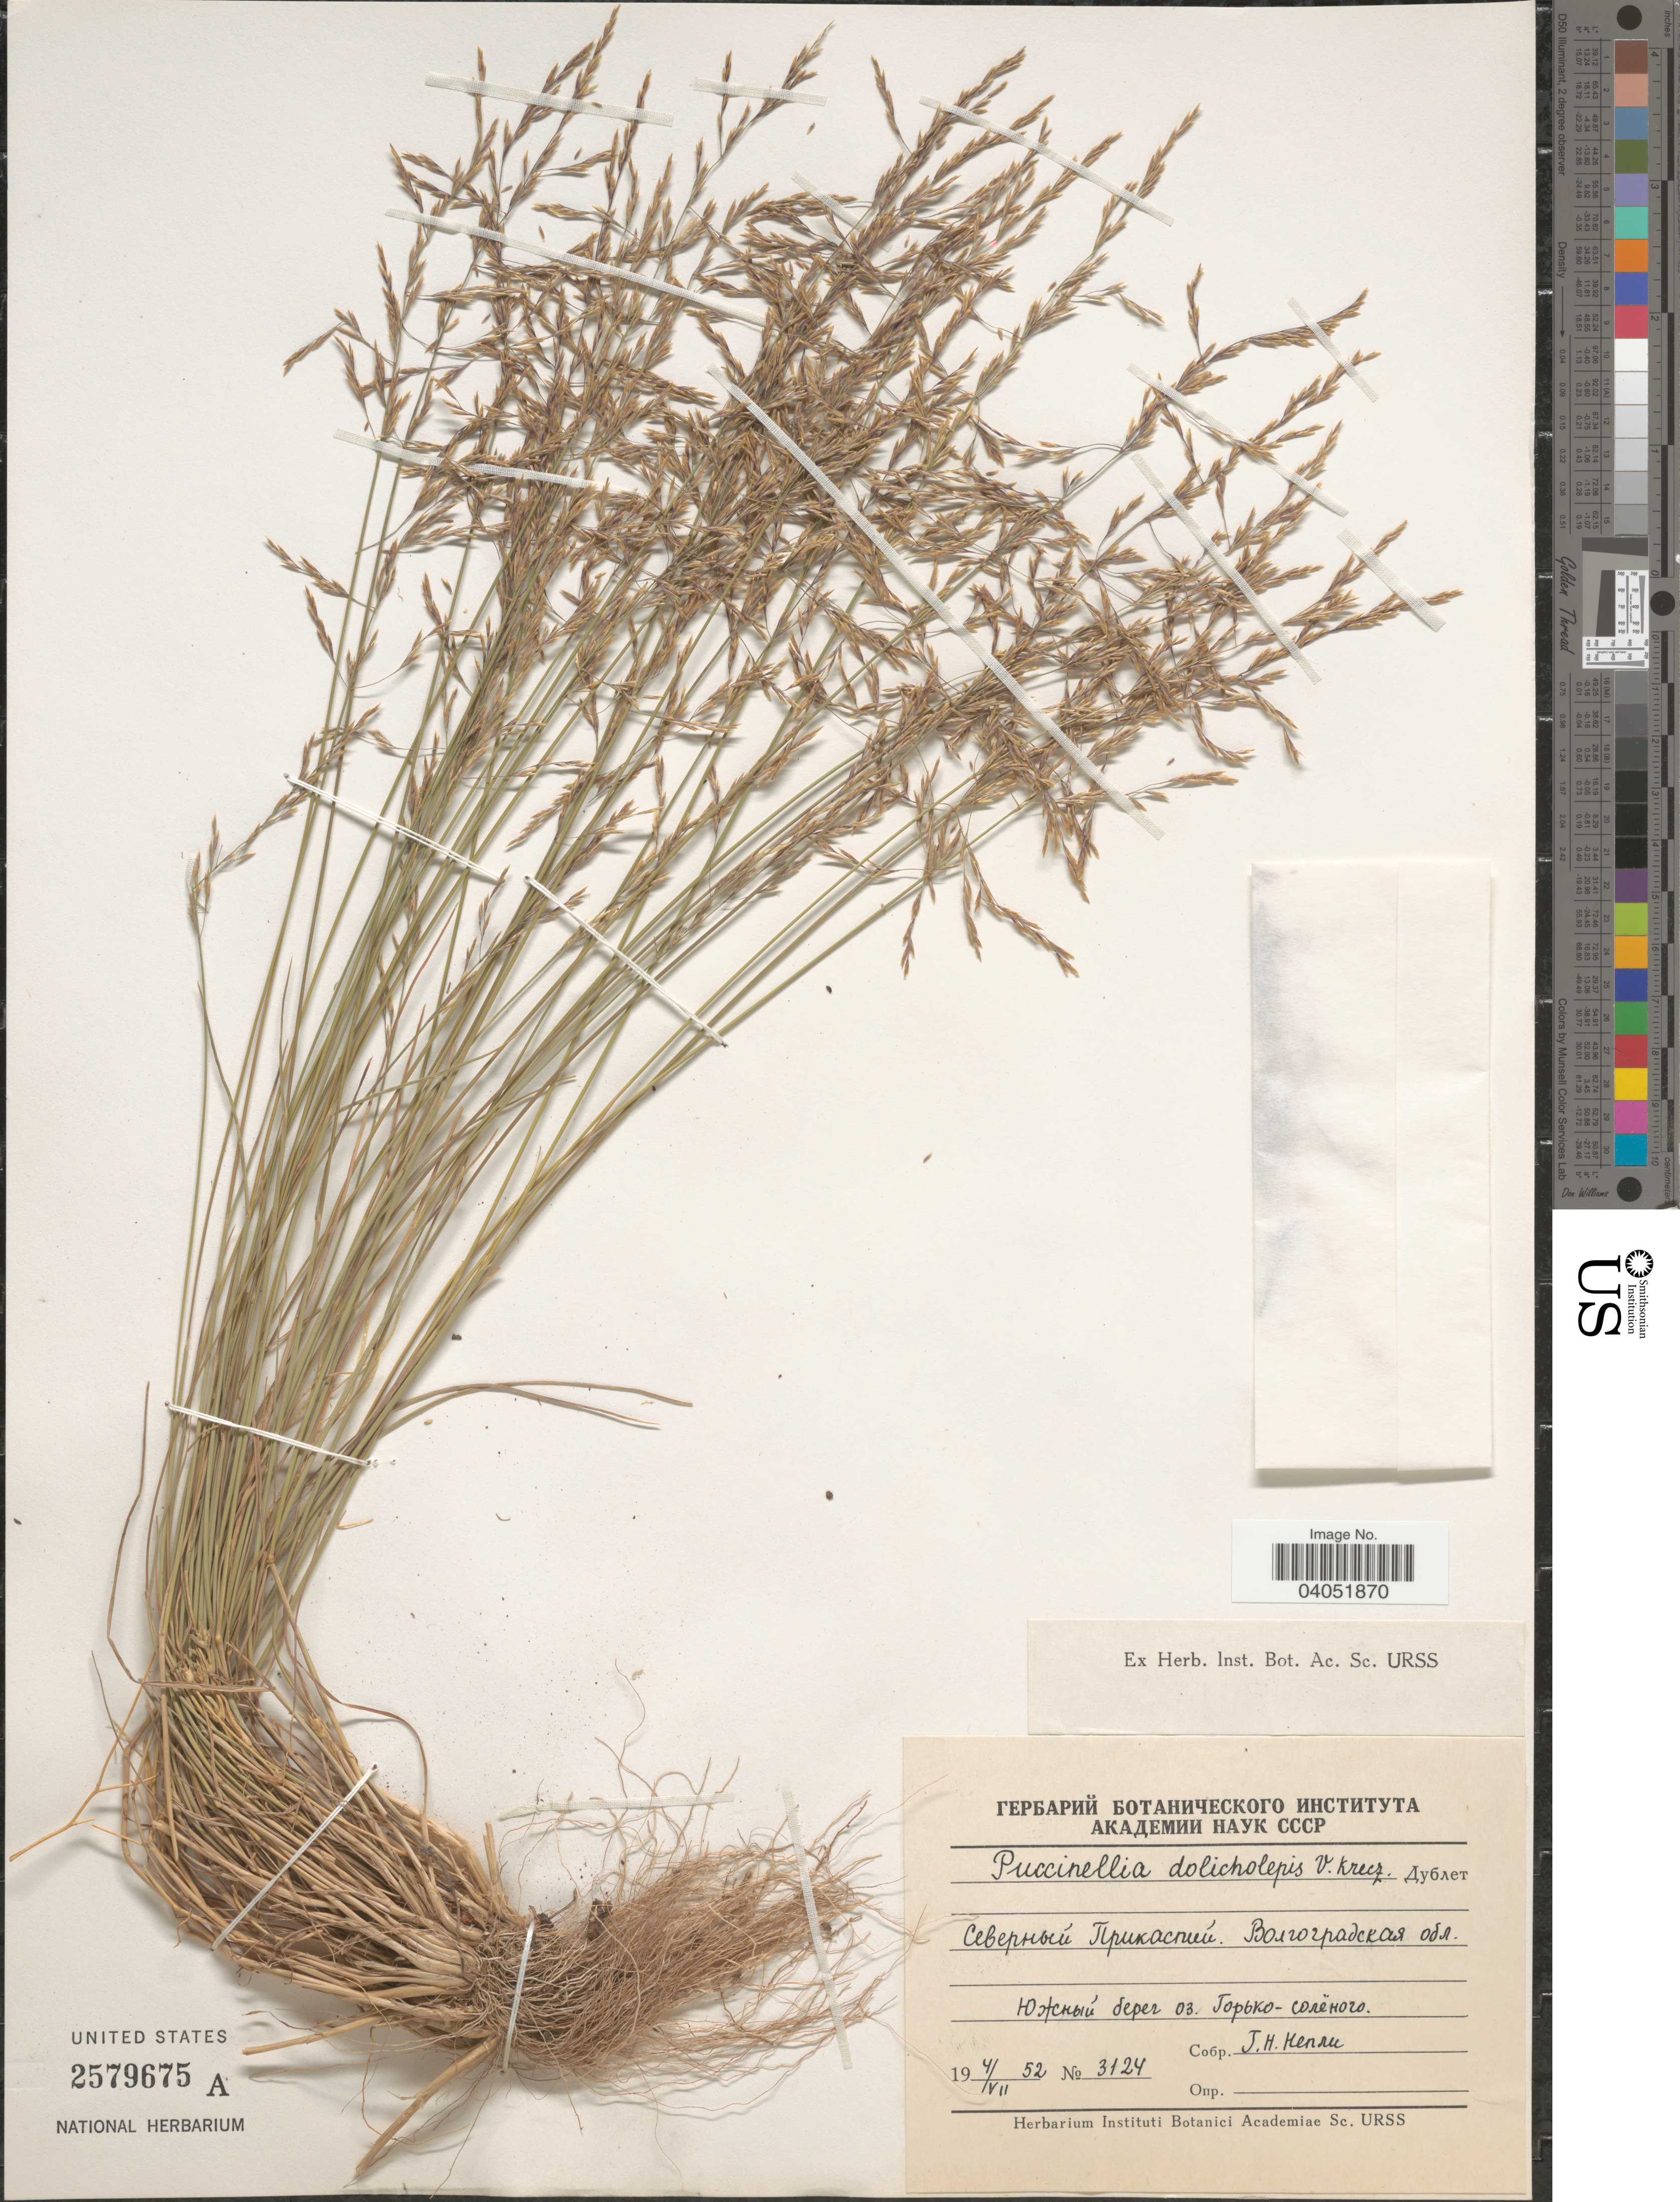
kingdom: Plantae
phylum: Tracheophyta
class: Liliopsida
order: Poales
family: Poaceae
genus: Puccinellia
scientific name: Puccinellia dolicholepis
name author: (V.I. Krecz.) Pavlov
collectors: G. Nepli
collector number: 3124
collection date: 1952-07-04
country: Russian Federation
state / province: Volgograd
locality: South shore of lake Gorko-Solenoe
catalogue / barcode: US 2579675A